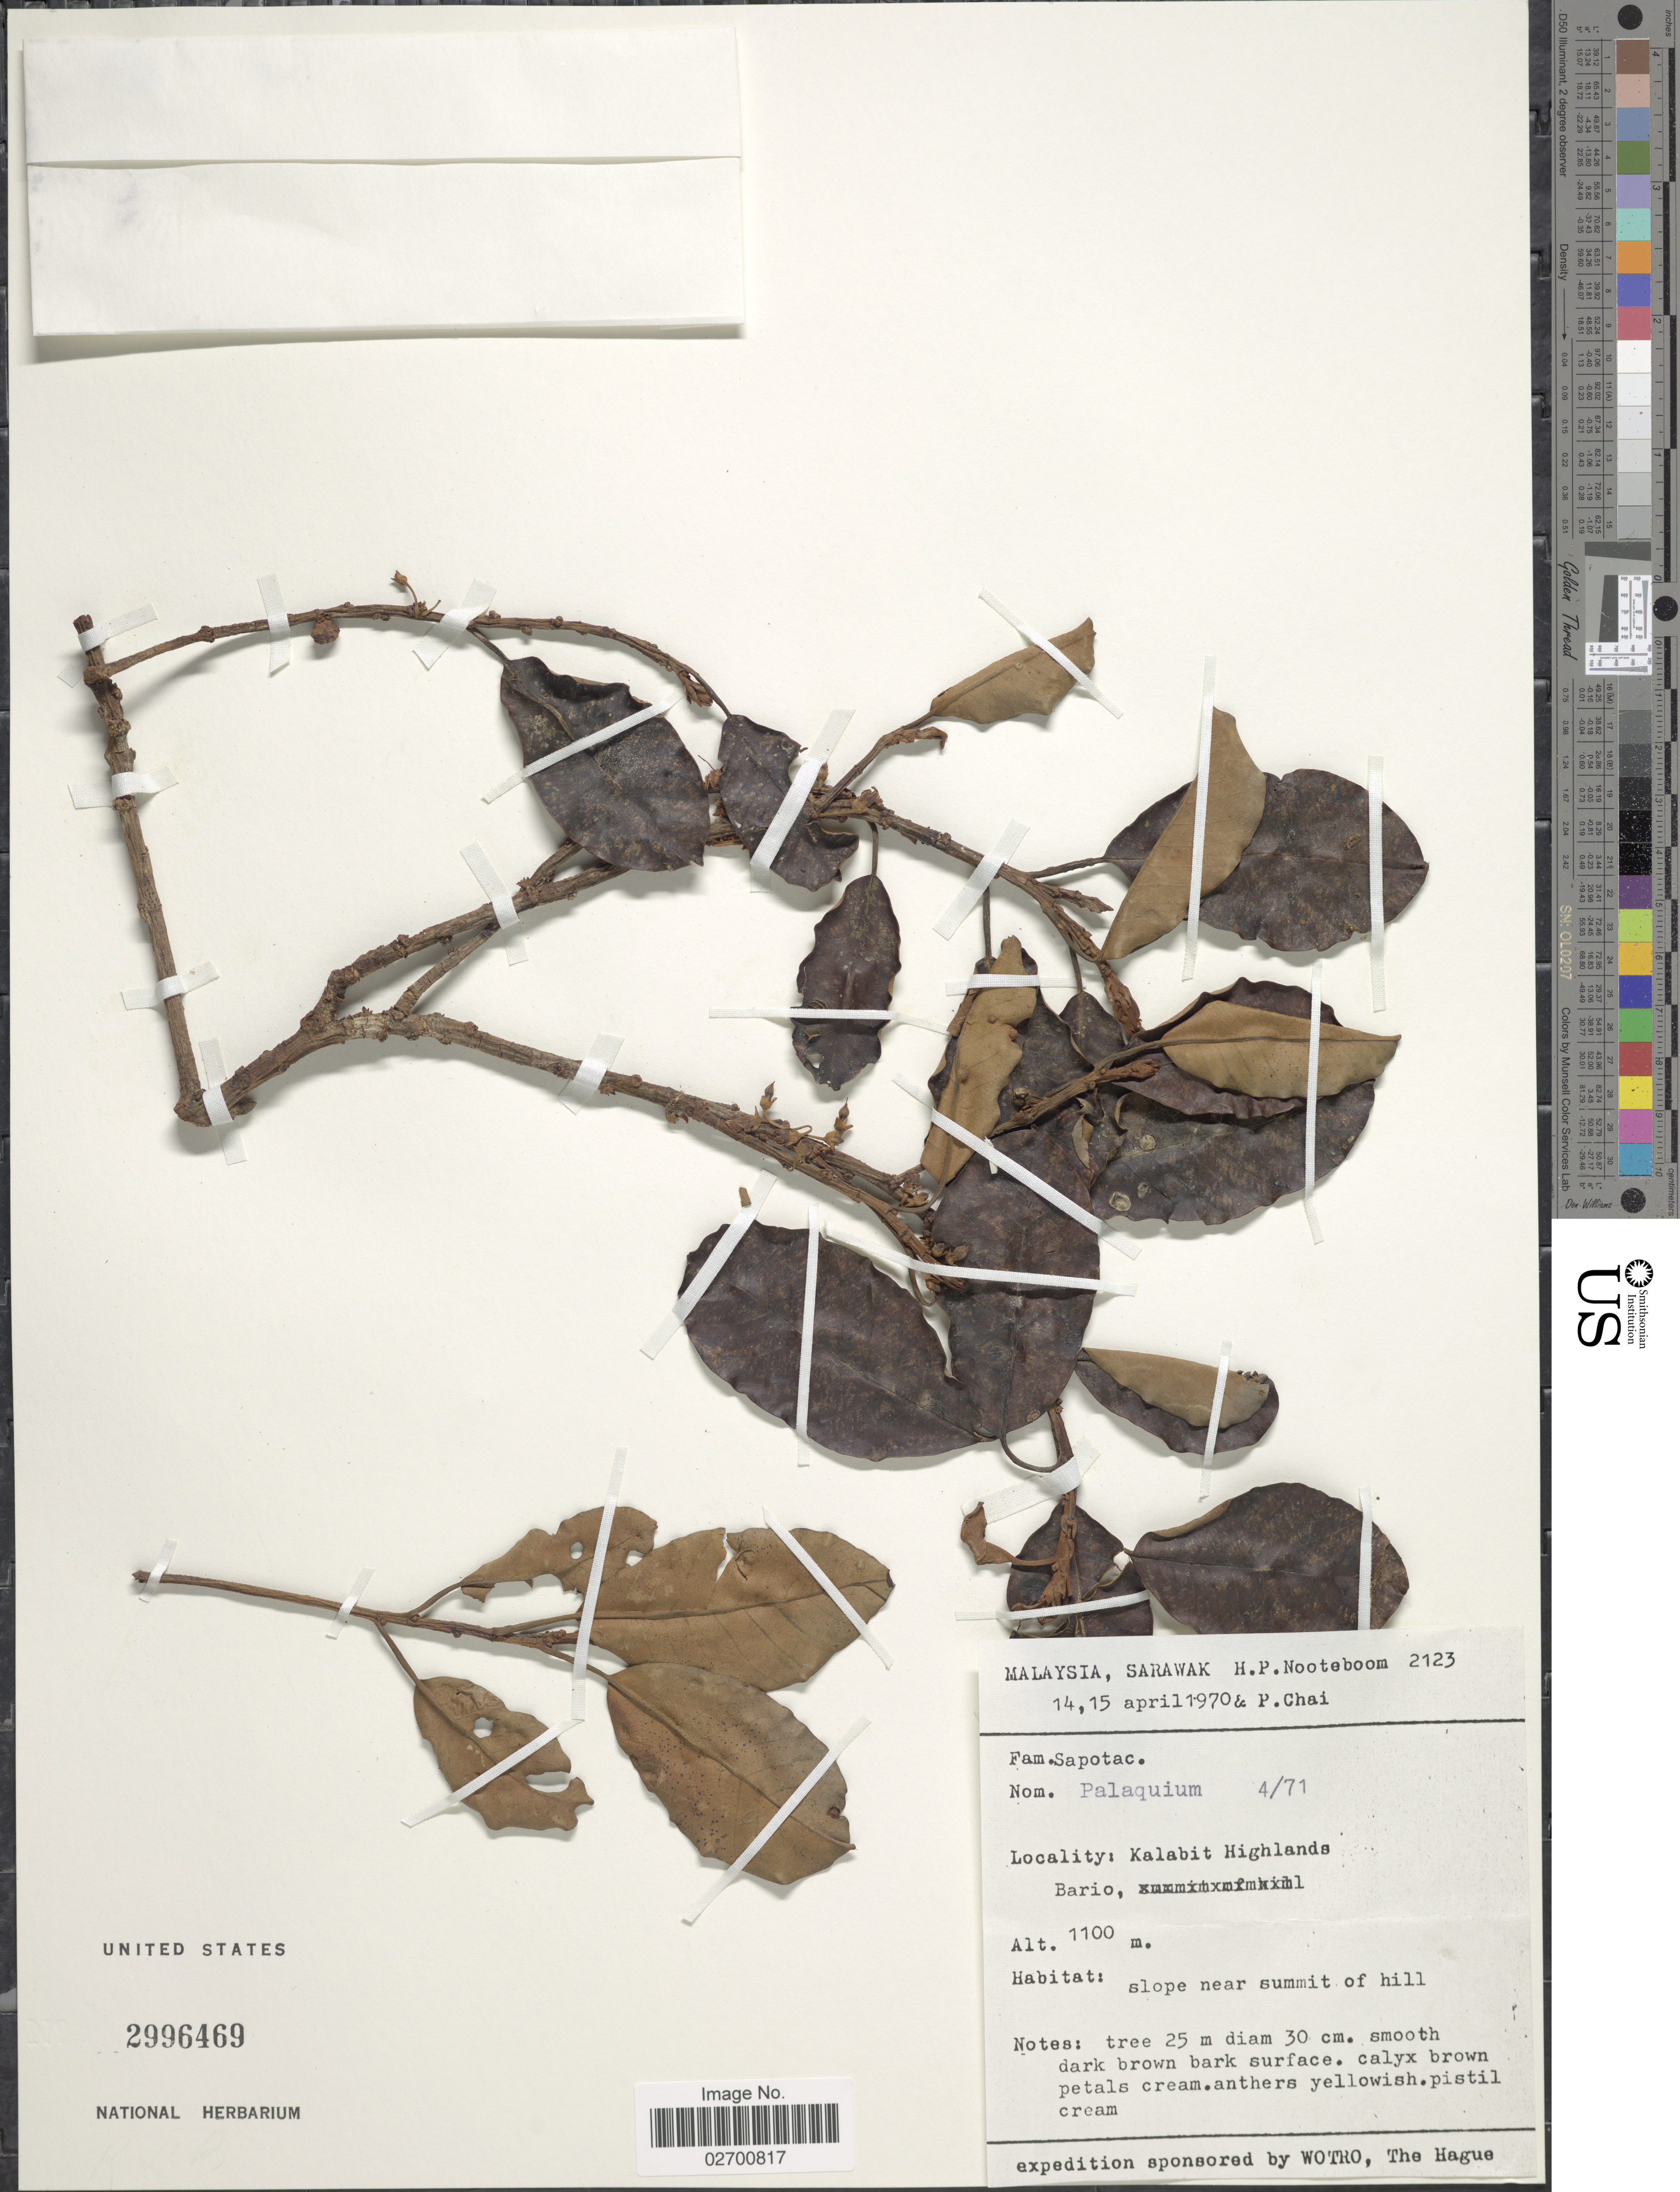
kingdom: Plantae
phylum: Tracheophyta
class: Magnoliopsida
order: Ericales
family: Sapotaceae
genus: Palaquium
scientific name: Palaquium sp.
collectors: H. P. Nooteboom & P. Chai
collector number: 2123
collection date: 1970-04-14/1970-04-15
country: Malaysia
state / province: Sarawak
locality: Kalabit Highlands. Bario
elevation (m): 1100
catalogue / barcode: US 2996469